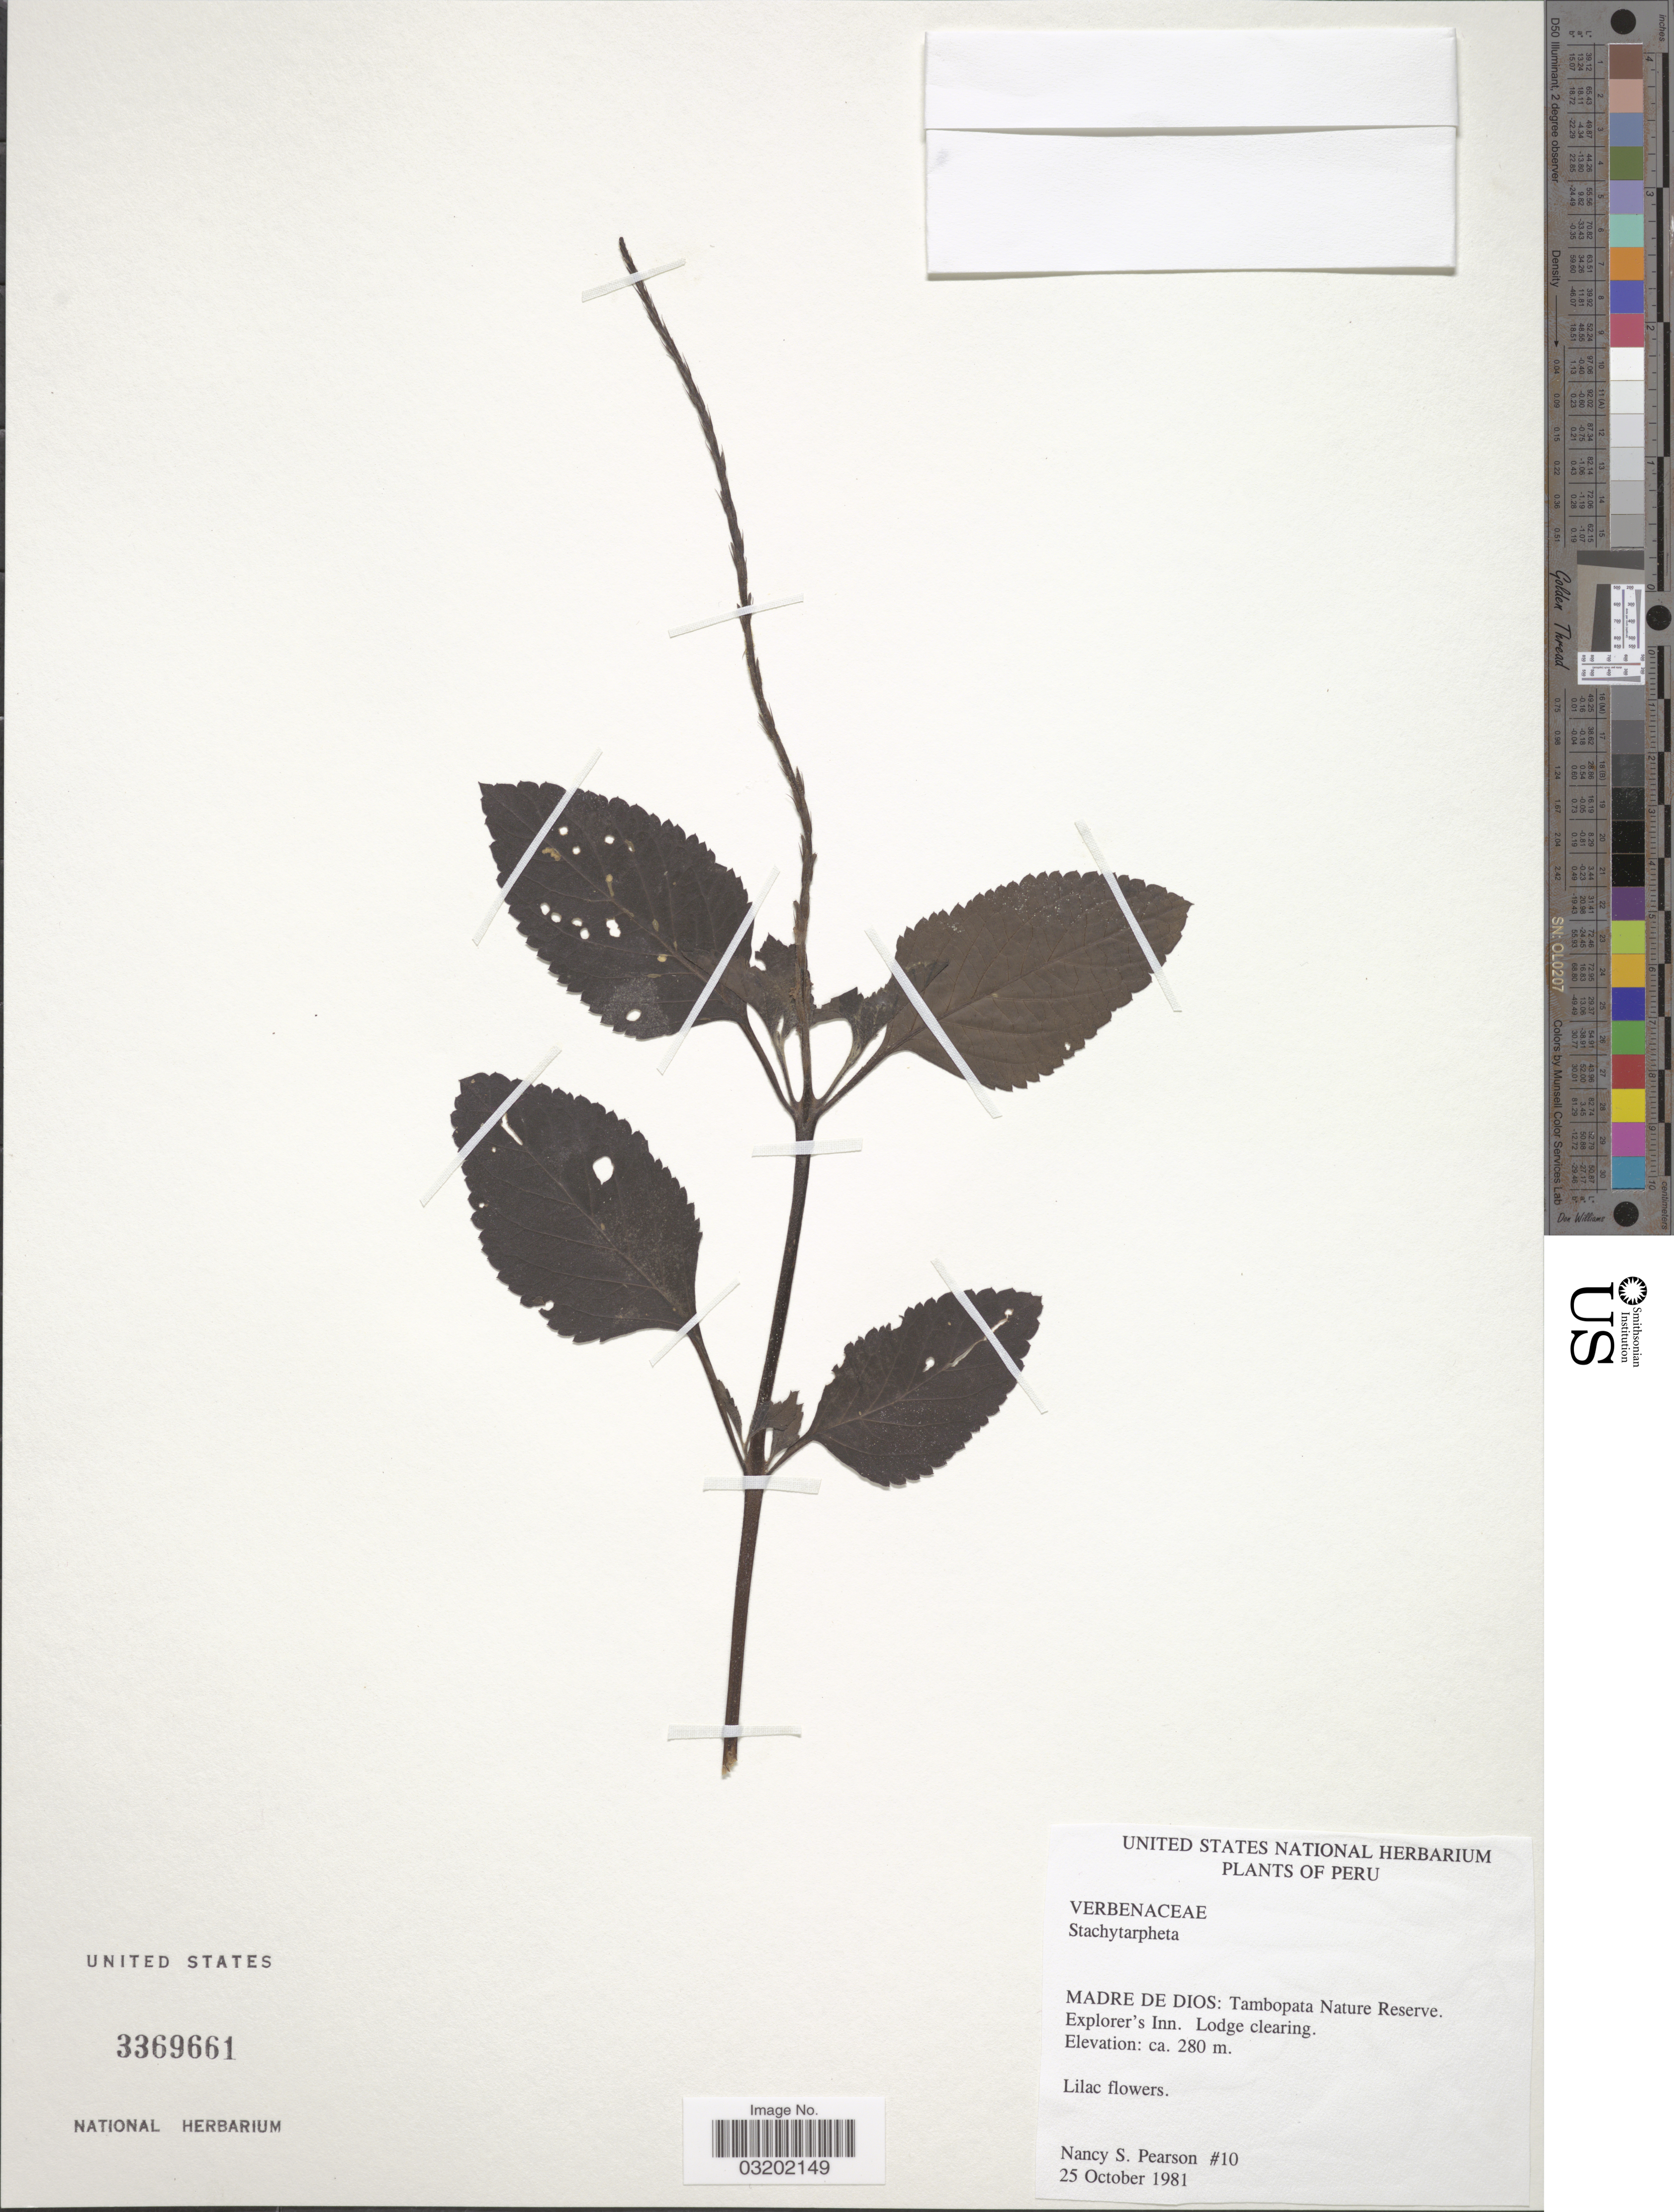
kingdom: Plantae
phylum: Tracheophyta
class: Magnoliopsida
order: Lamiales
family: Verbenaceae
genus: Stachytarpheta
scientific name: Stachytarpheta sp.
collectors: N. S. Pearson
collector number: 10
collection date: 1981-10-25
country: Peru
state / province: Madre de Dios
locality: Tambopata Nature Reserve. Explorer's Inn.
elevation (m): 280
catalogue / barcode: US 3369661